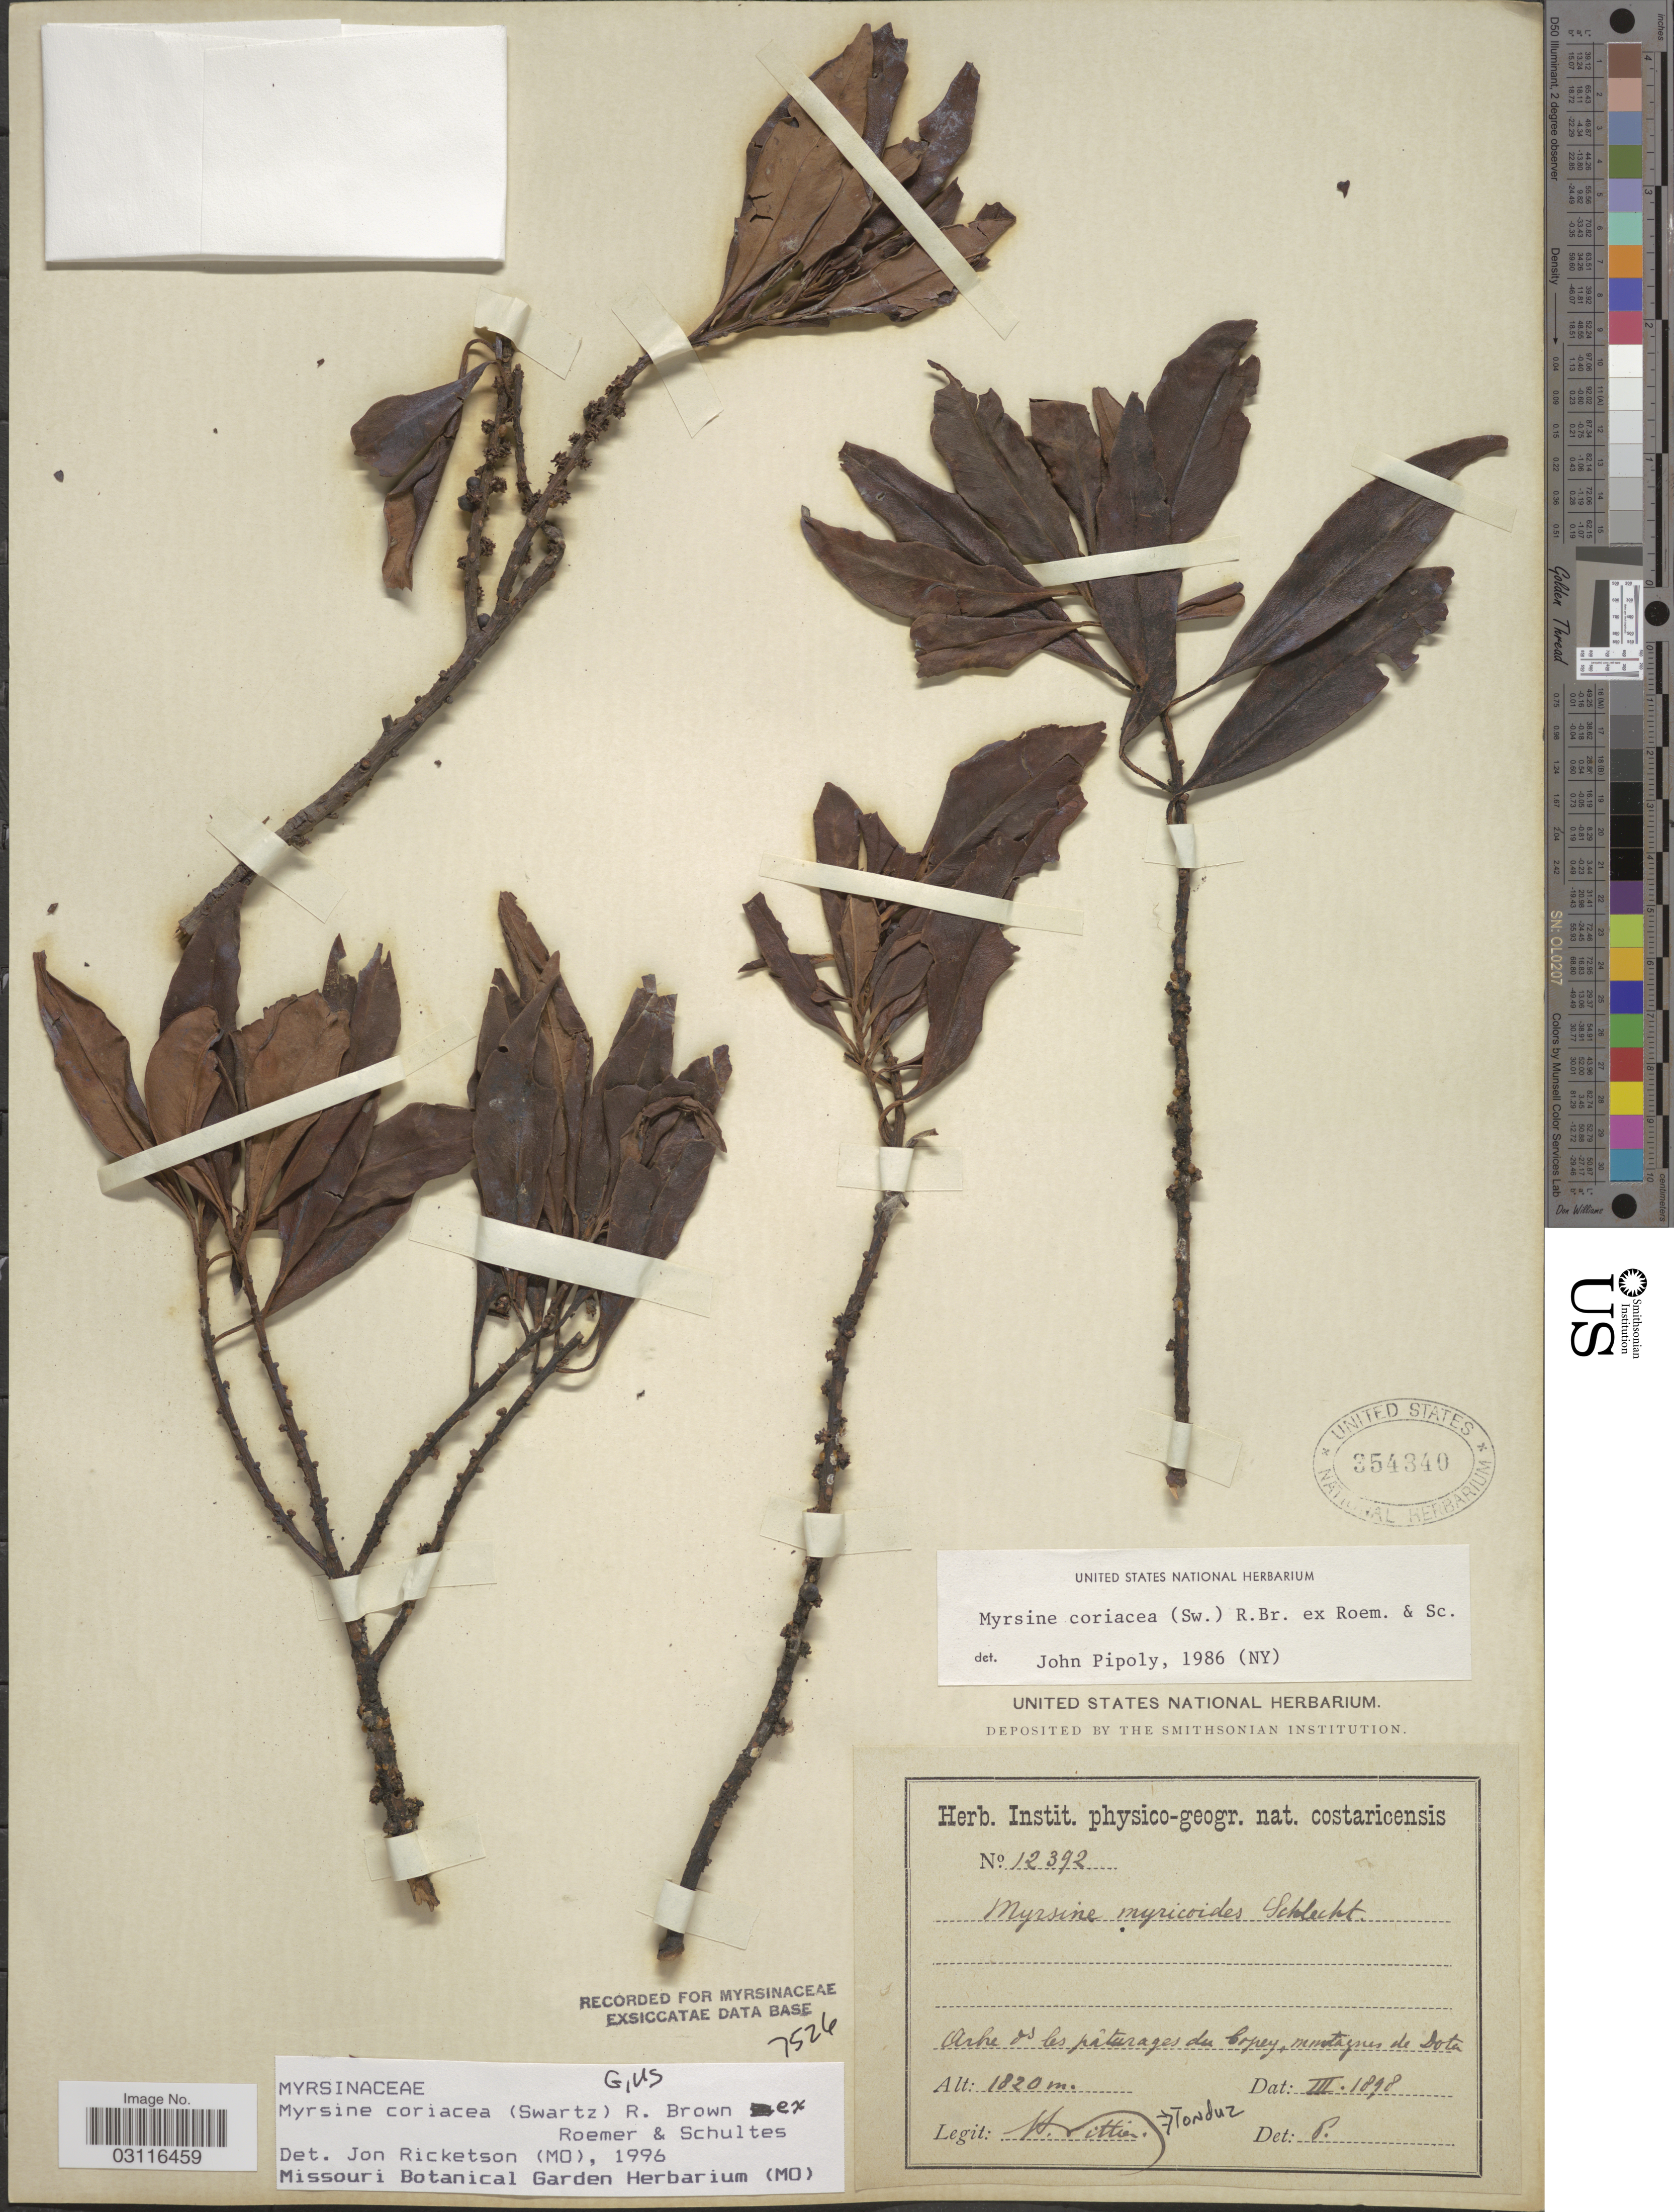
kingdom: Plantae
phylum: Tracheophyta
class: Magnoliopsida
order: Ericales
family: Primulaceae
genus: Myrsine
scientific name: Myrsine coriacea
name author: (Sw.) R. Br. ex Roem. & Schult.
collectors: H. F. Pittier & Tonduz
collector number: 12392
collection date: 1898-03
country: Costa Rica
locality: Les paturages du Copey, montagnes de Dota.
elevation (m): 1820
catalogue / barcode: US 354340